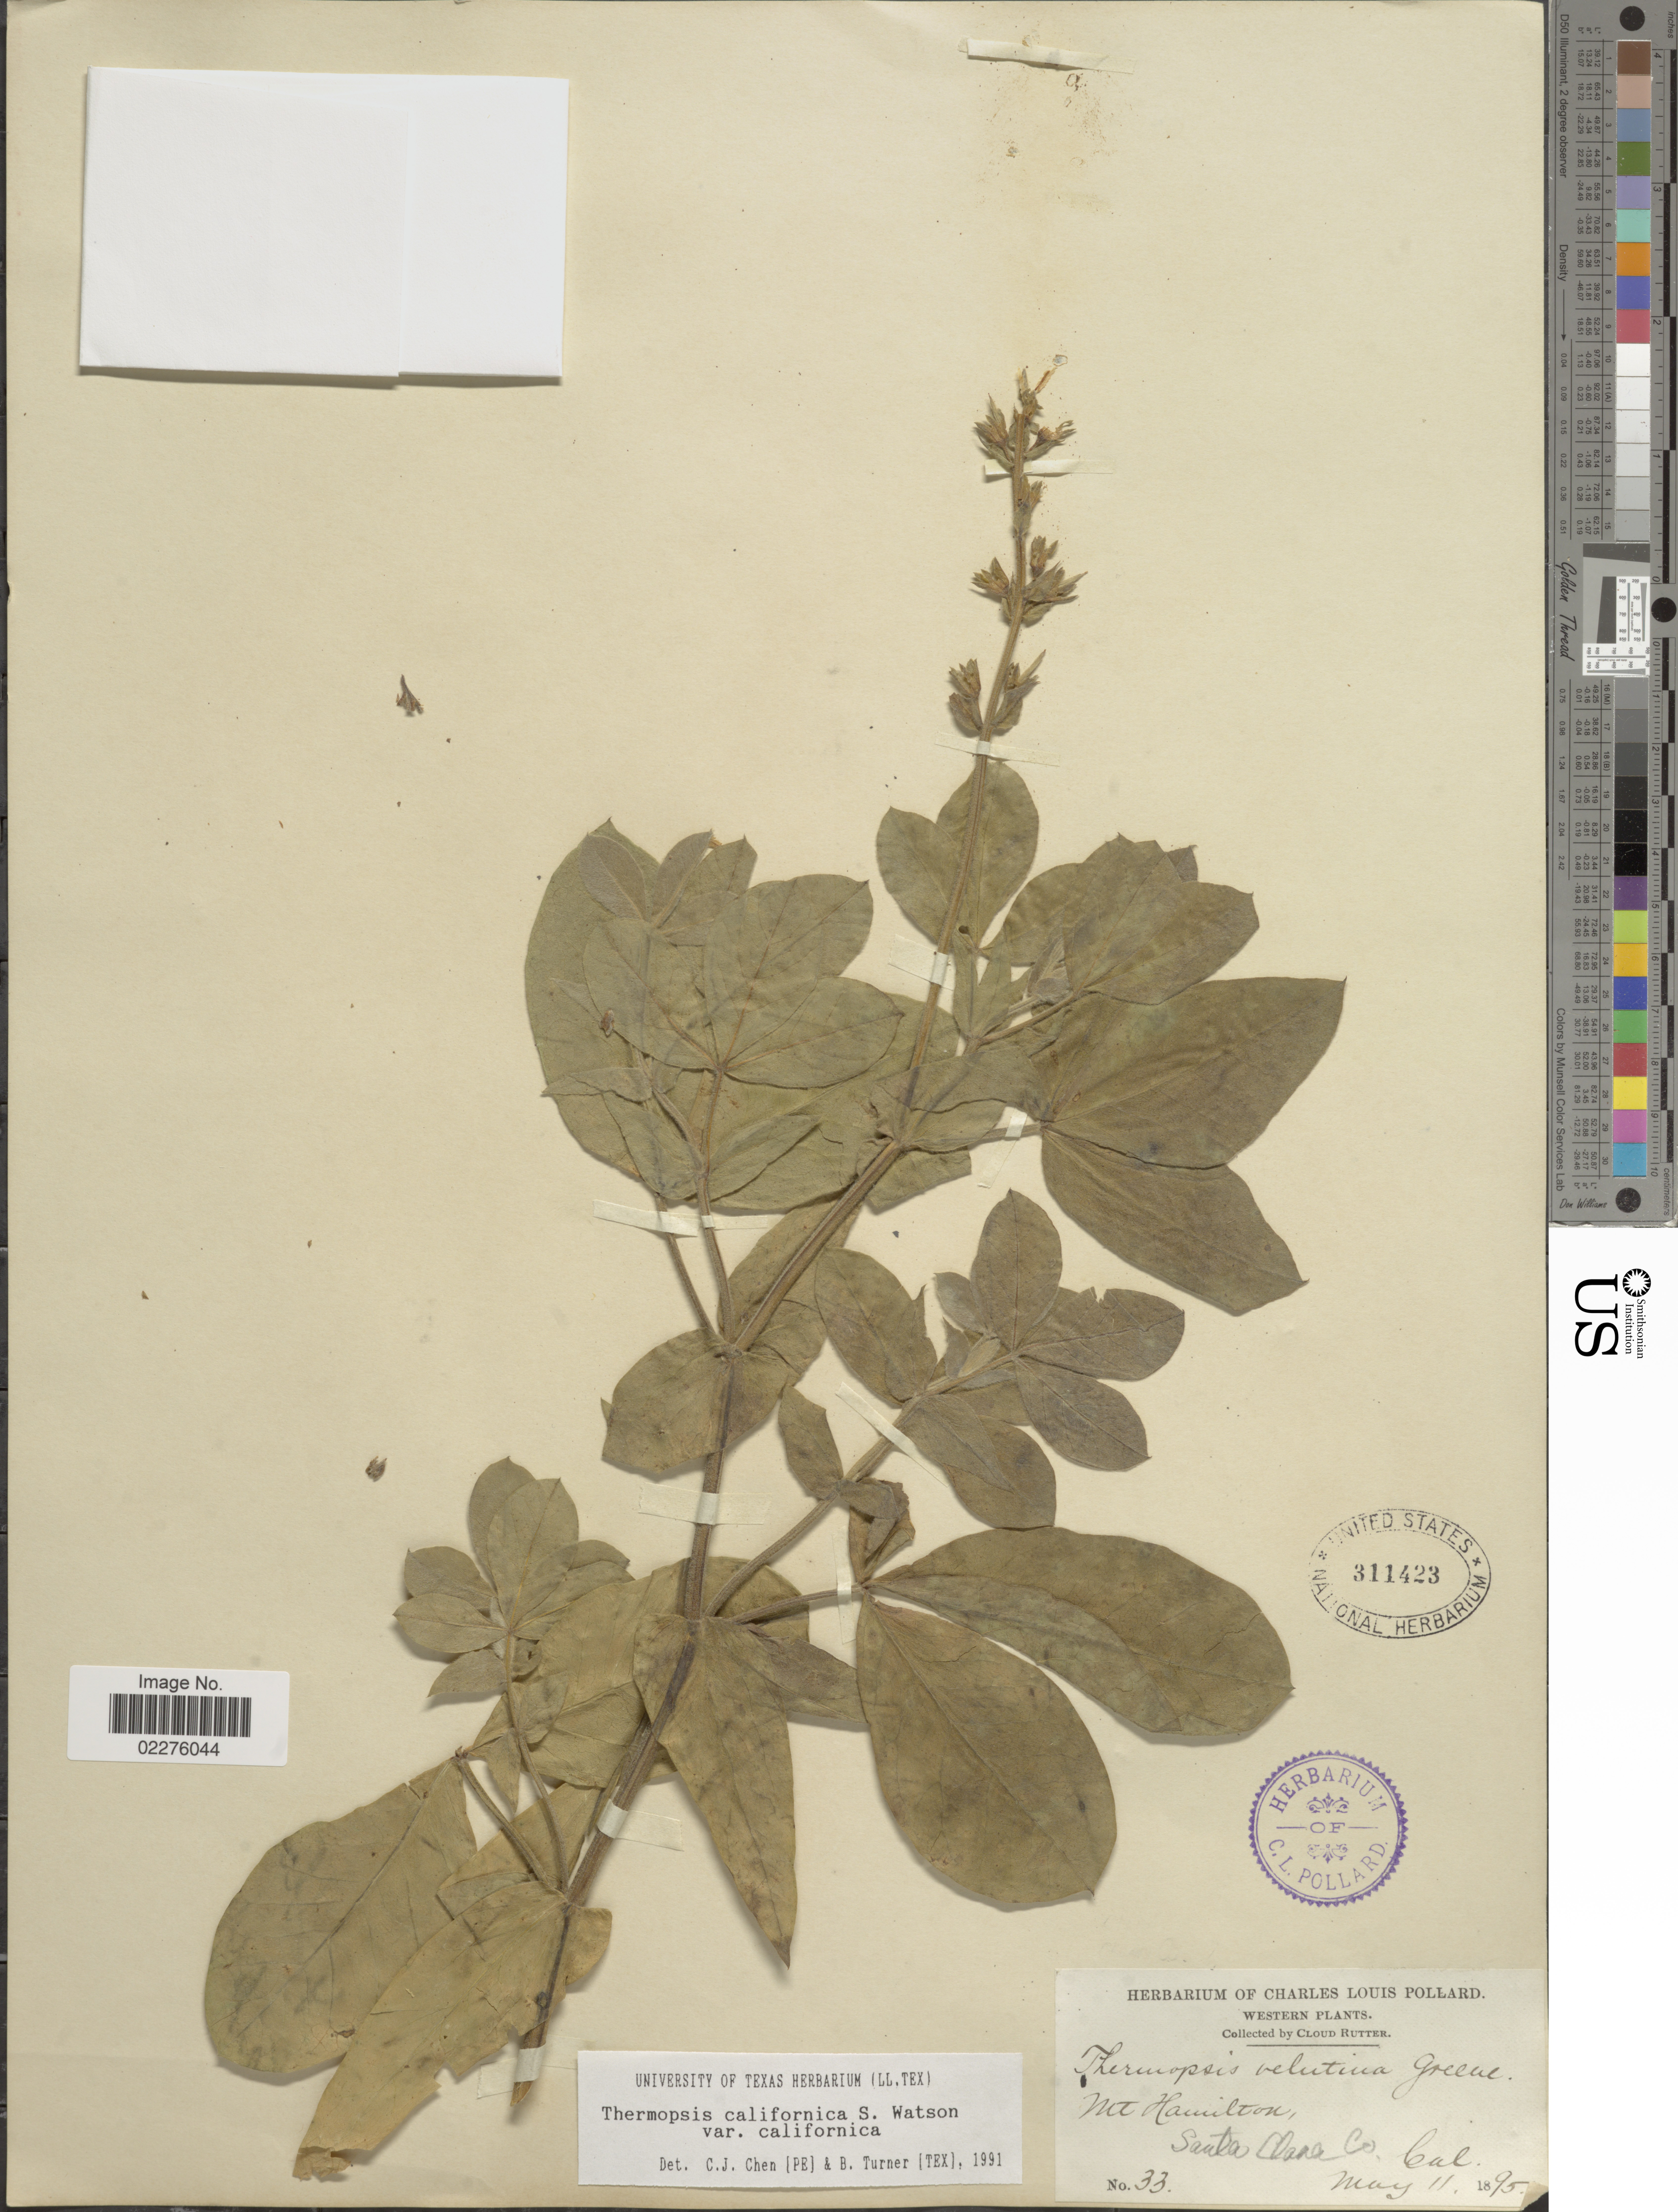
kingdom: Plantae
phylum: Tracheophyta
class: Magnoliopsida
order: Fabales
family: Fabaceae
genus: Thermopsis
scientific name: Thermopsis californica var. californica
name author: S. Watson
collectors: C. Rutter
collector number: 33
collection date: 1895-05-11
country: United States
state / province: California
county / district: Santa Clara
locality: Mt Hamilton, Santa Clara Co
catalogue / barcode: US 311423